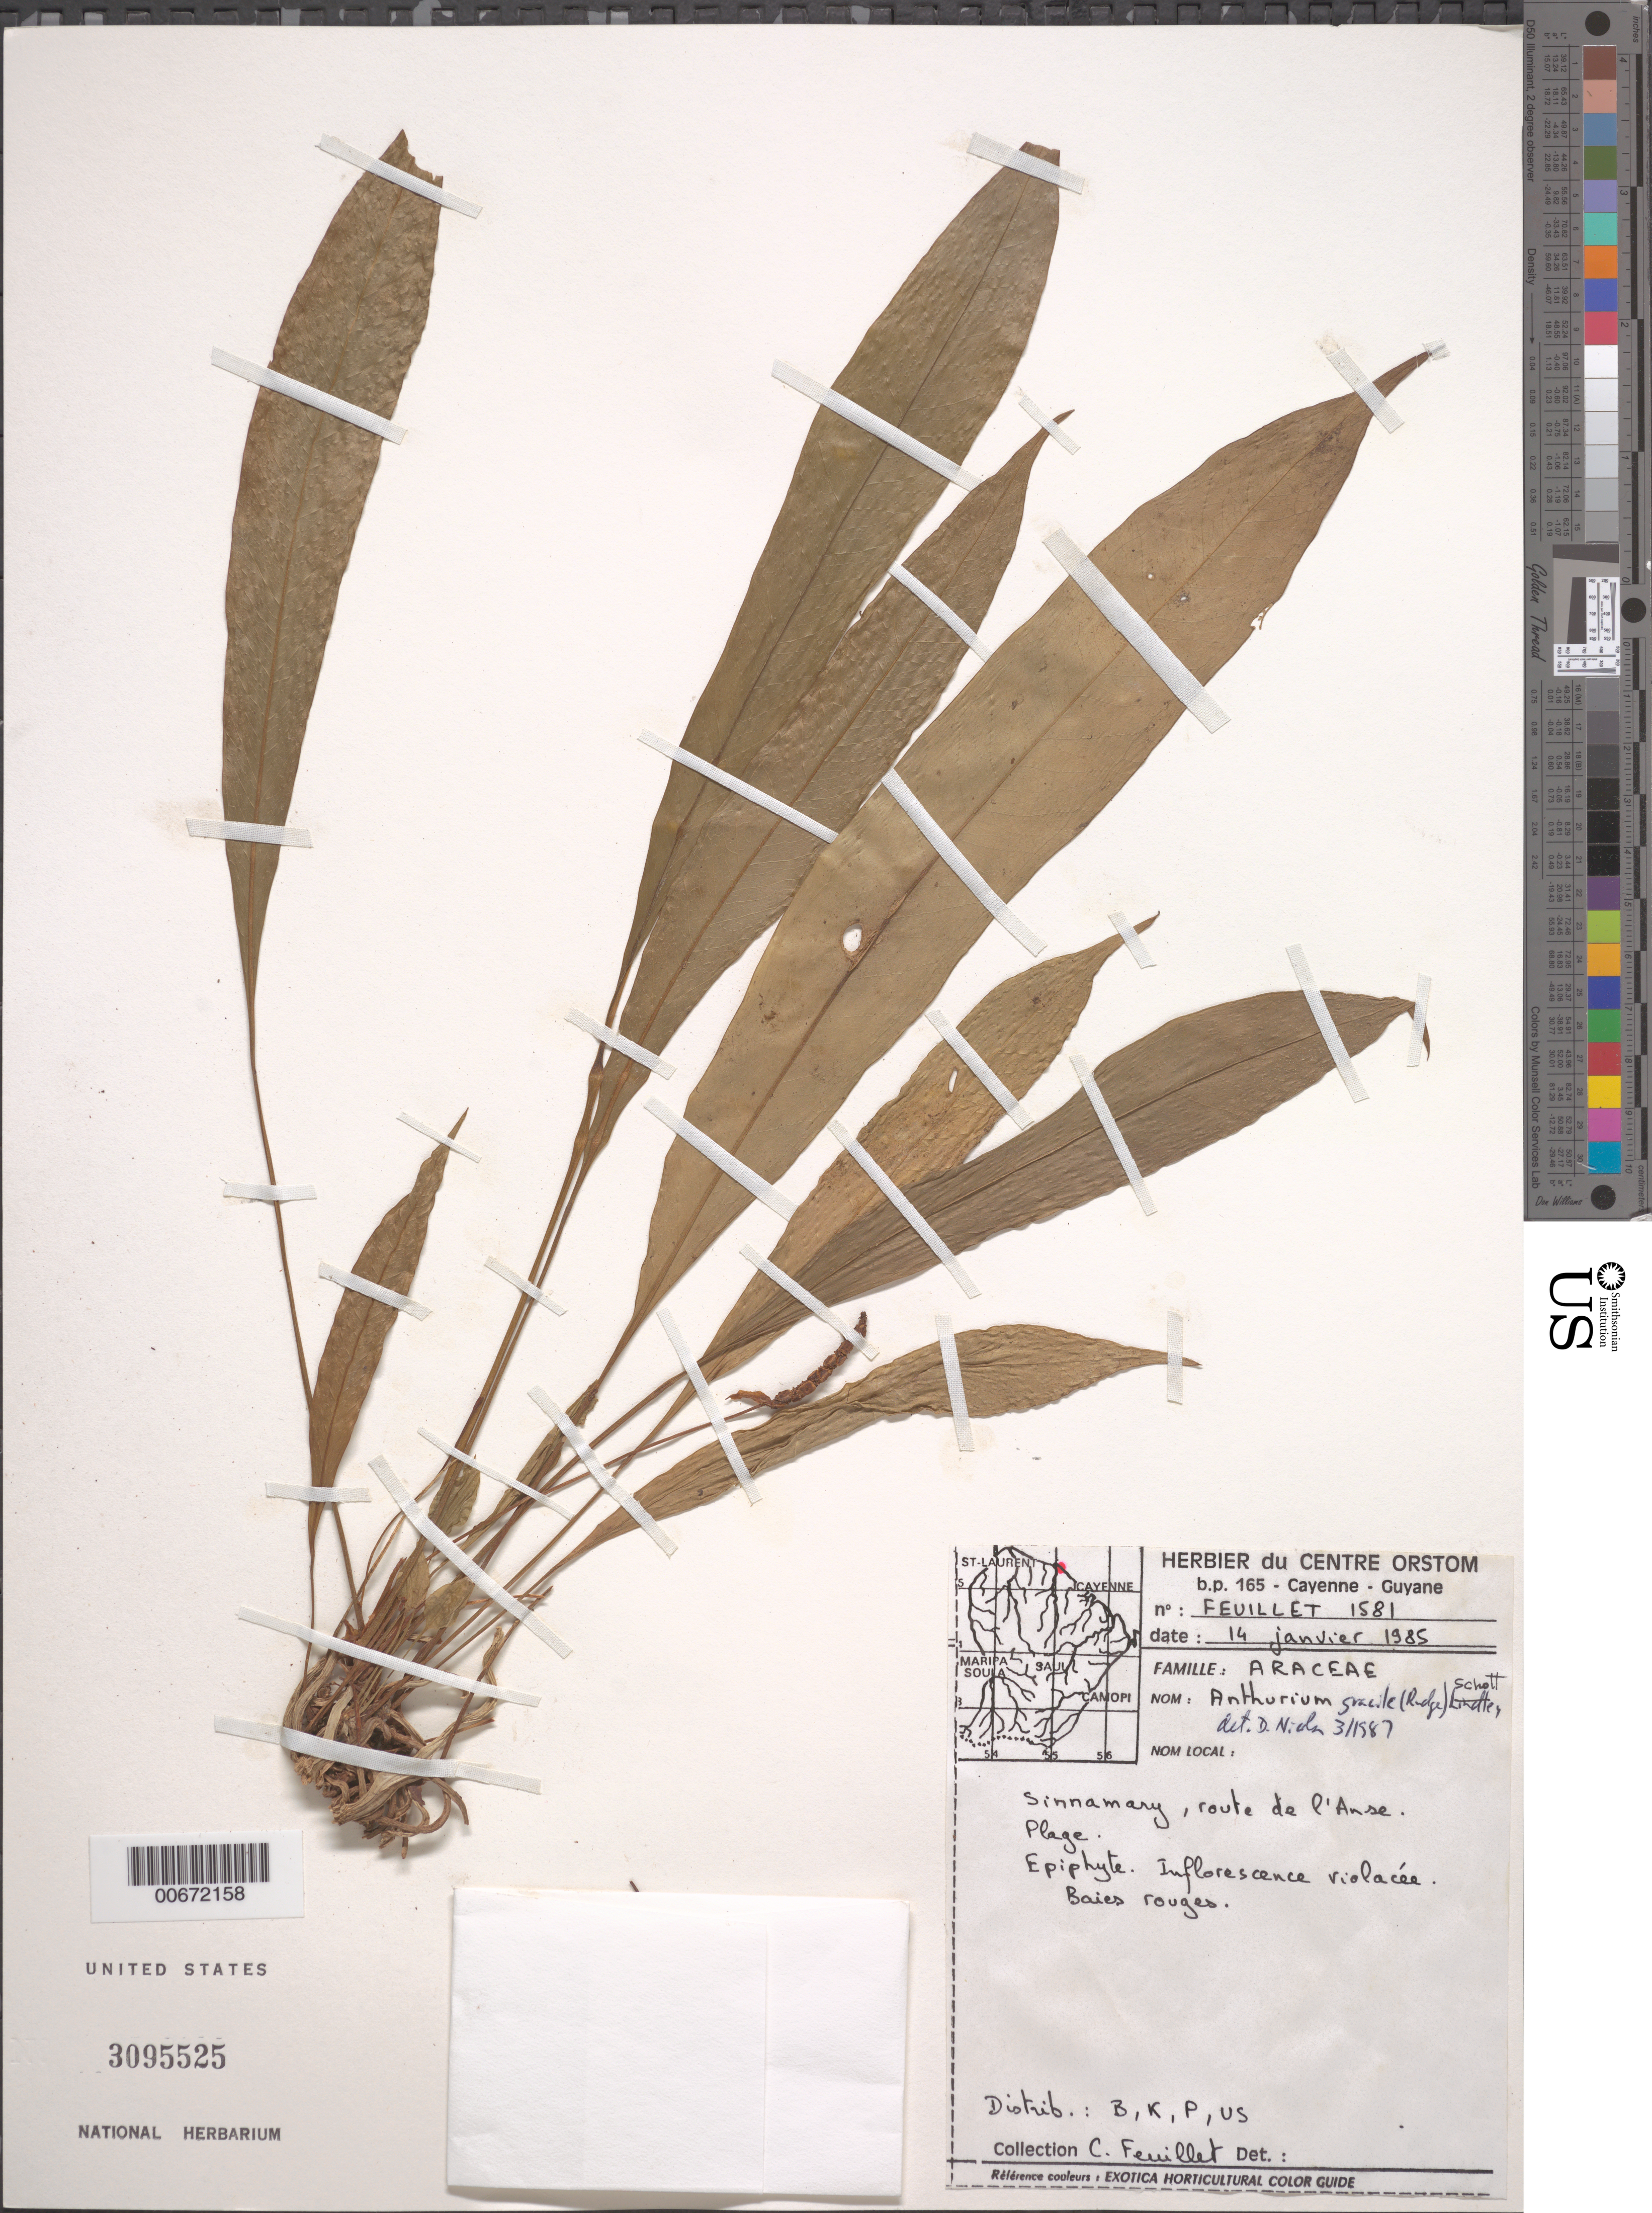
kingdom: Plantae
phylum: Tracheophyta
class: Liliopsida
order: Alismatales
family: Araceae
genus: Anthurium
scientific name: Anthurium gracile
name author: (Rudge) Schott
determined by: Nicolson, Dan H.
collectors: C. Feuillet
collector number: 1581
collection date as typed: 14-Jan-85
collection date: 1985-01-14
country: French Guiana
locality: Sinnamary, Route de l'Anse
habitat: Beach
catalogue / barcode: US 3095525